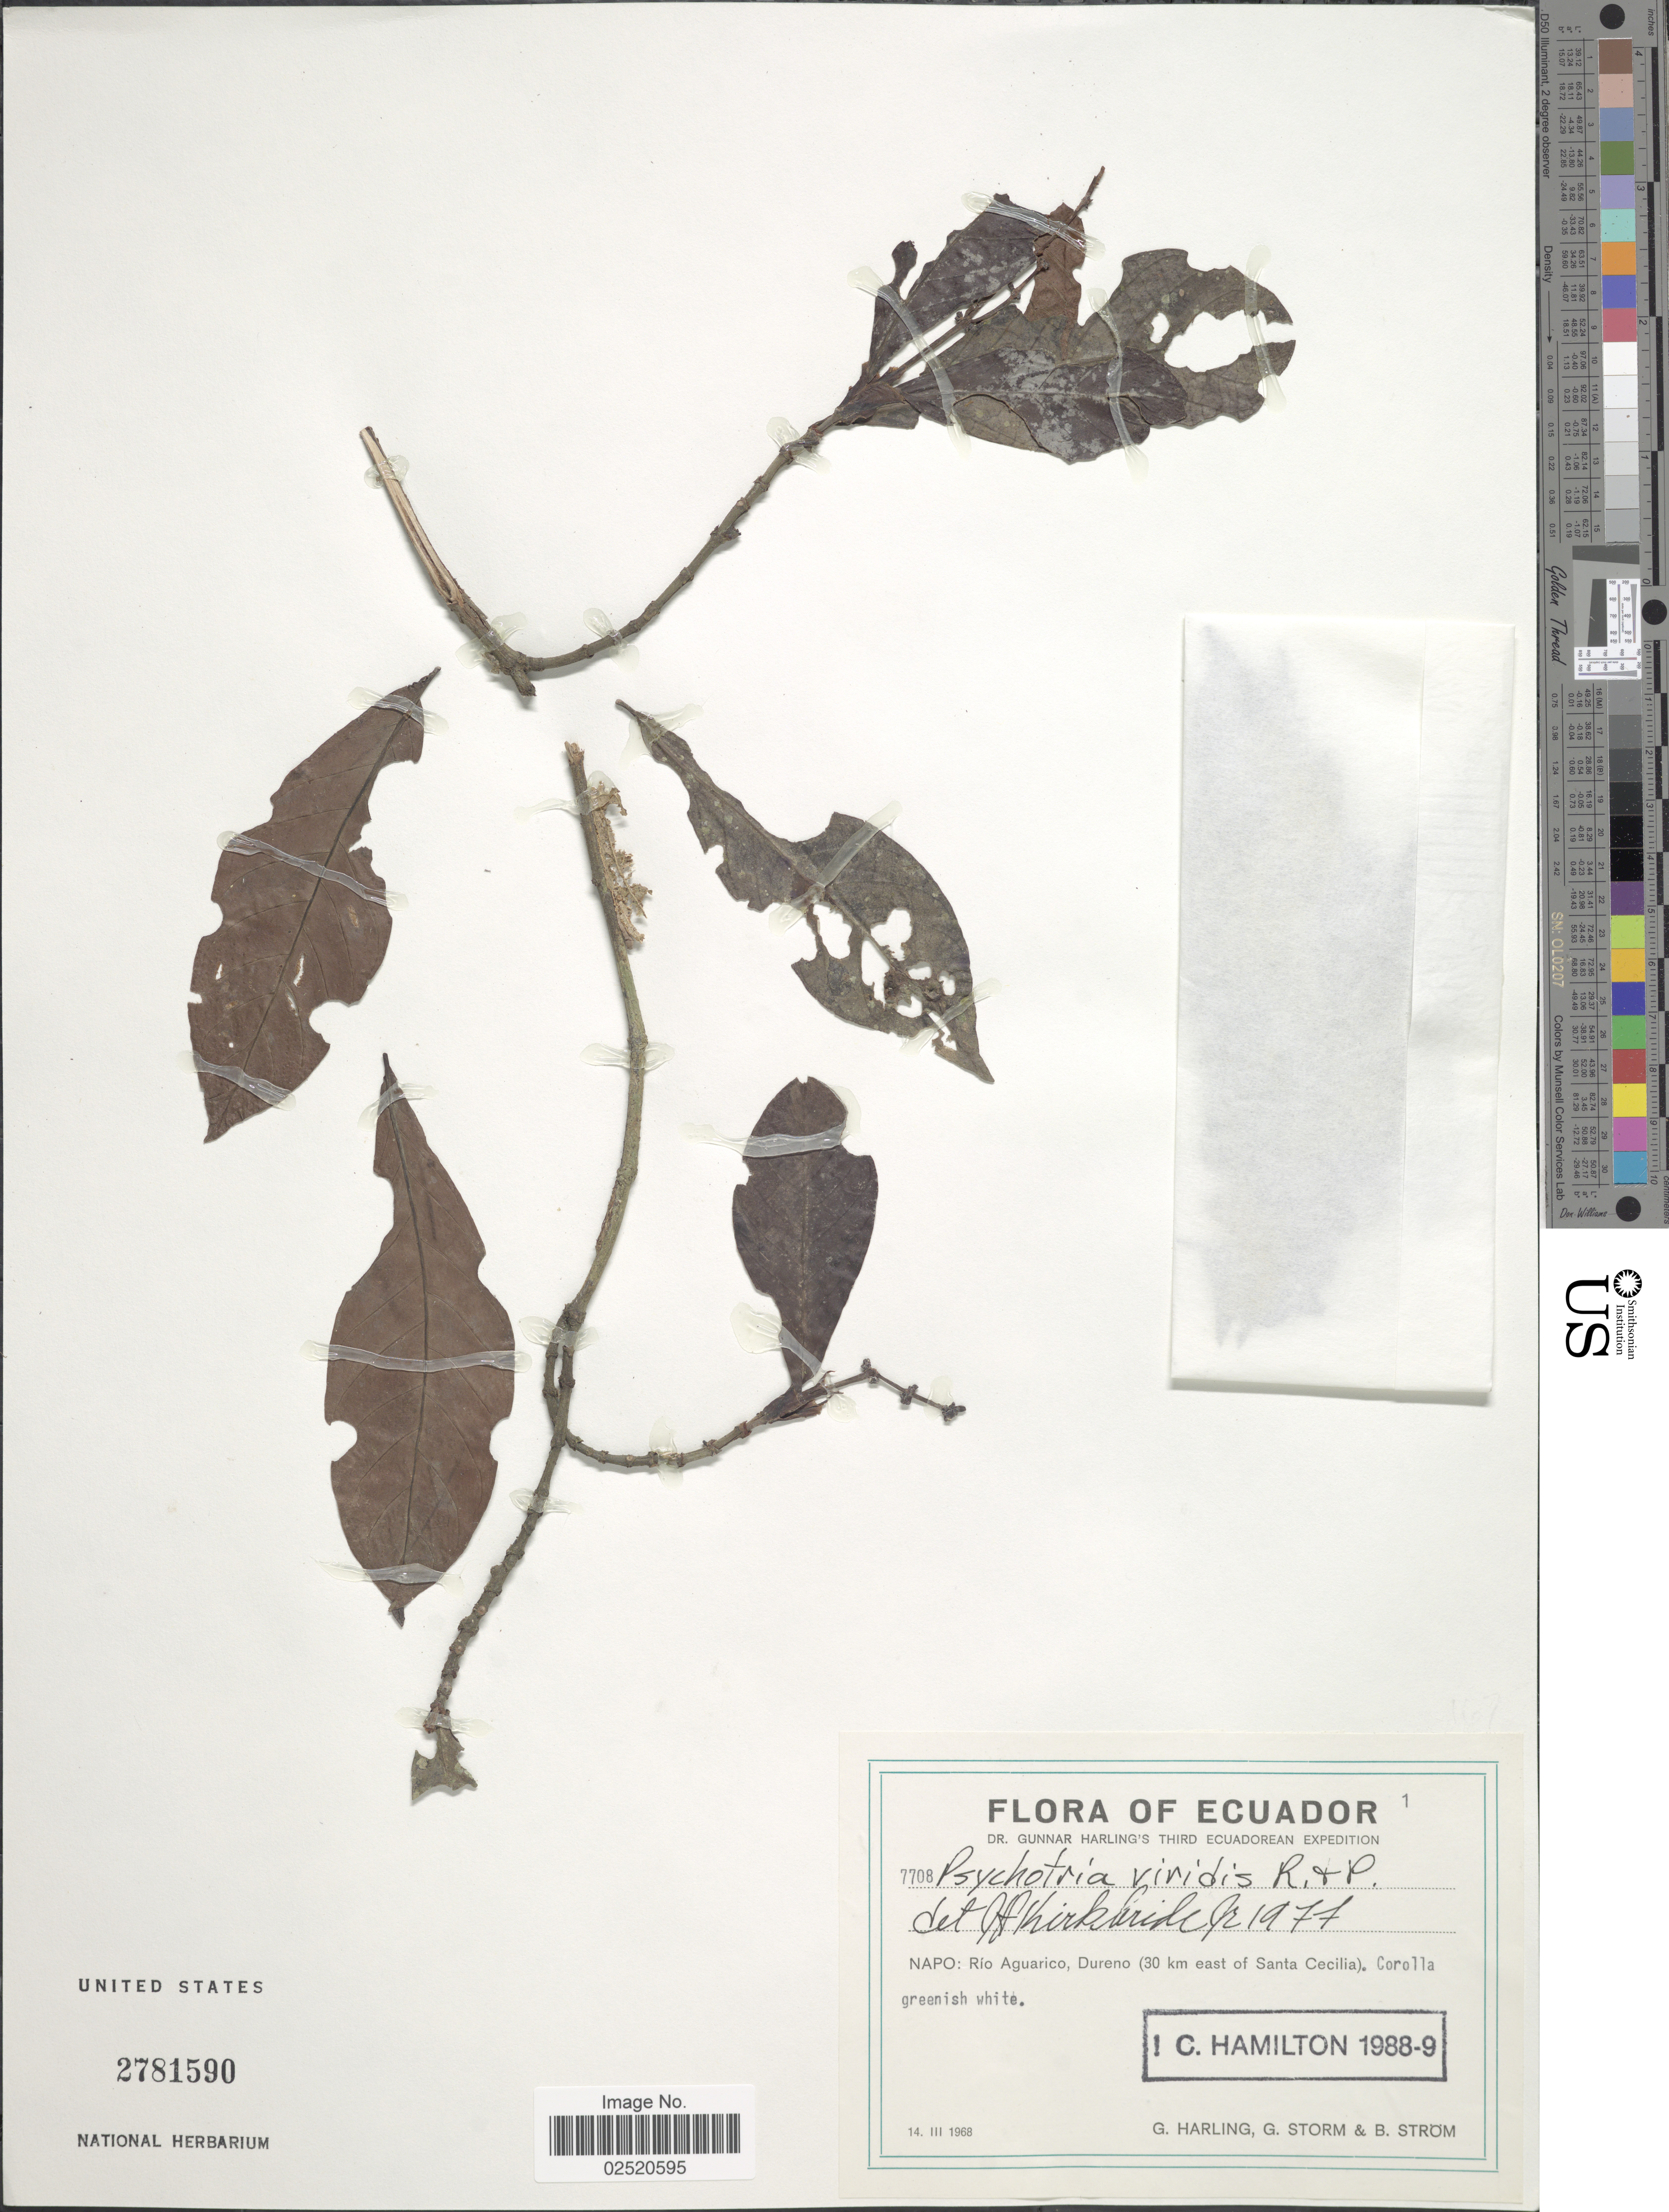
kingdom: Plantae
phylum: Tracheophyta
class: Magnoliopsida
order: Gentianales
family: Rubiaceae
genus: Psychotria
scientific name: Psychotria viridis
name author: Ruiz & Pav.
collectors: G. Harling, G. Storm & B. Ström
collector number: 7708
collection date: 1968-03-14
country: Ecuador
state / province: Napo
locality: Río Aguarico, Dureno (30 km east of Santa Cecilia)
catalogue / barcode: US 2781590